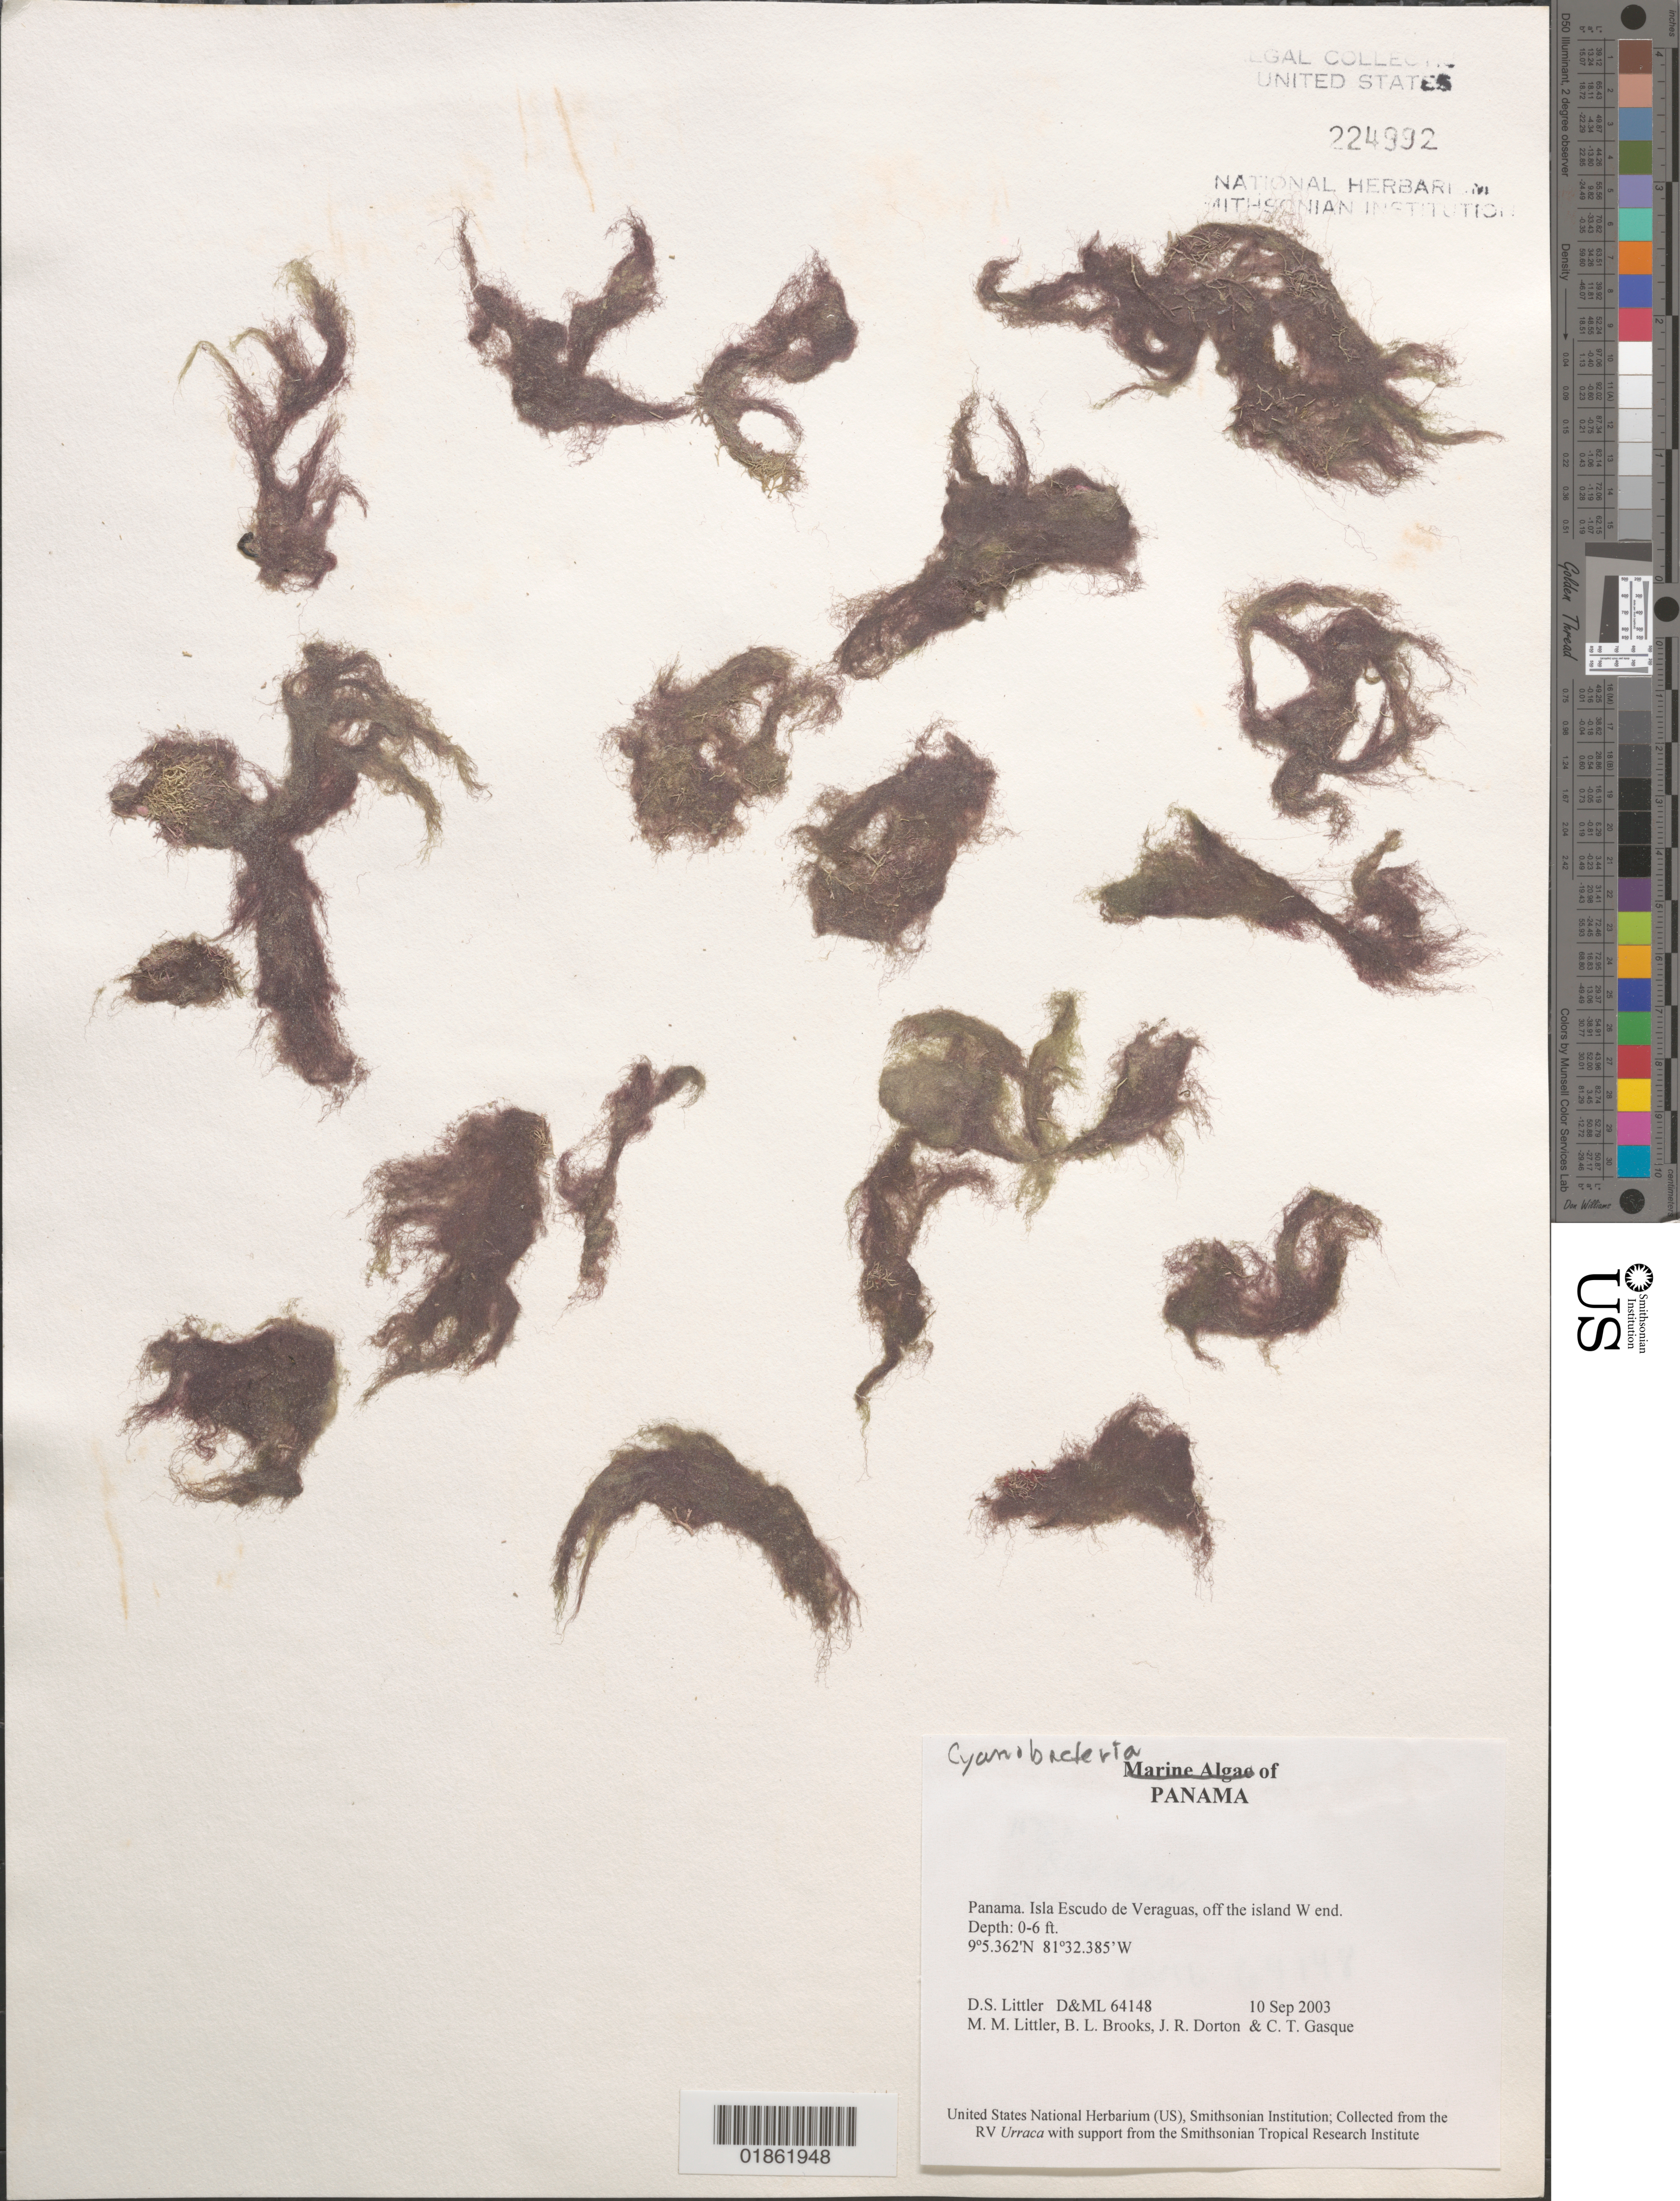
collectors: D. S. Littler, M. M. Littler & C. Gasque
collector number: D&ML 64148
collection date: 2003-09-10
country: Panama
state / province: Ngöbe-Buglé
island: Escudo de Veraguas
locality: Isla Escudo de Veraguas. Snorkling W side.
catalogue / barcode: US 224992